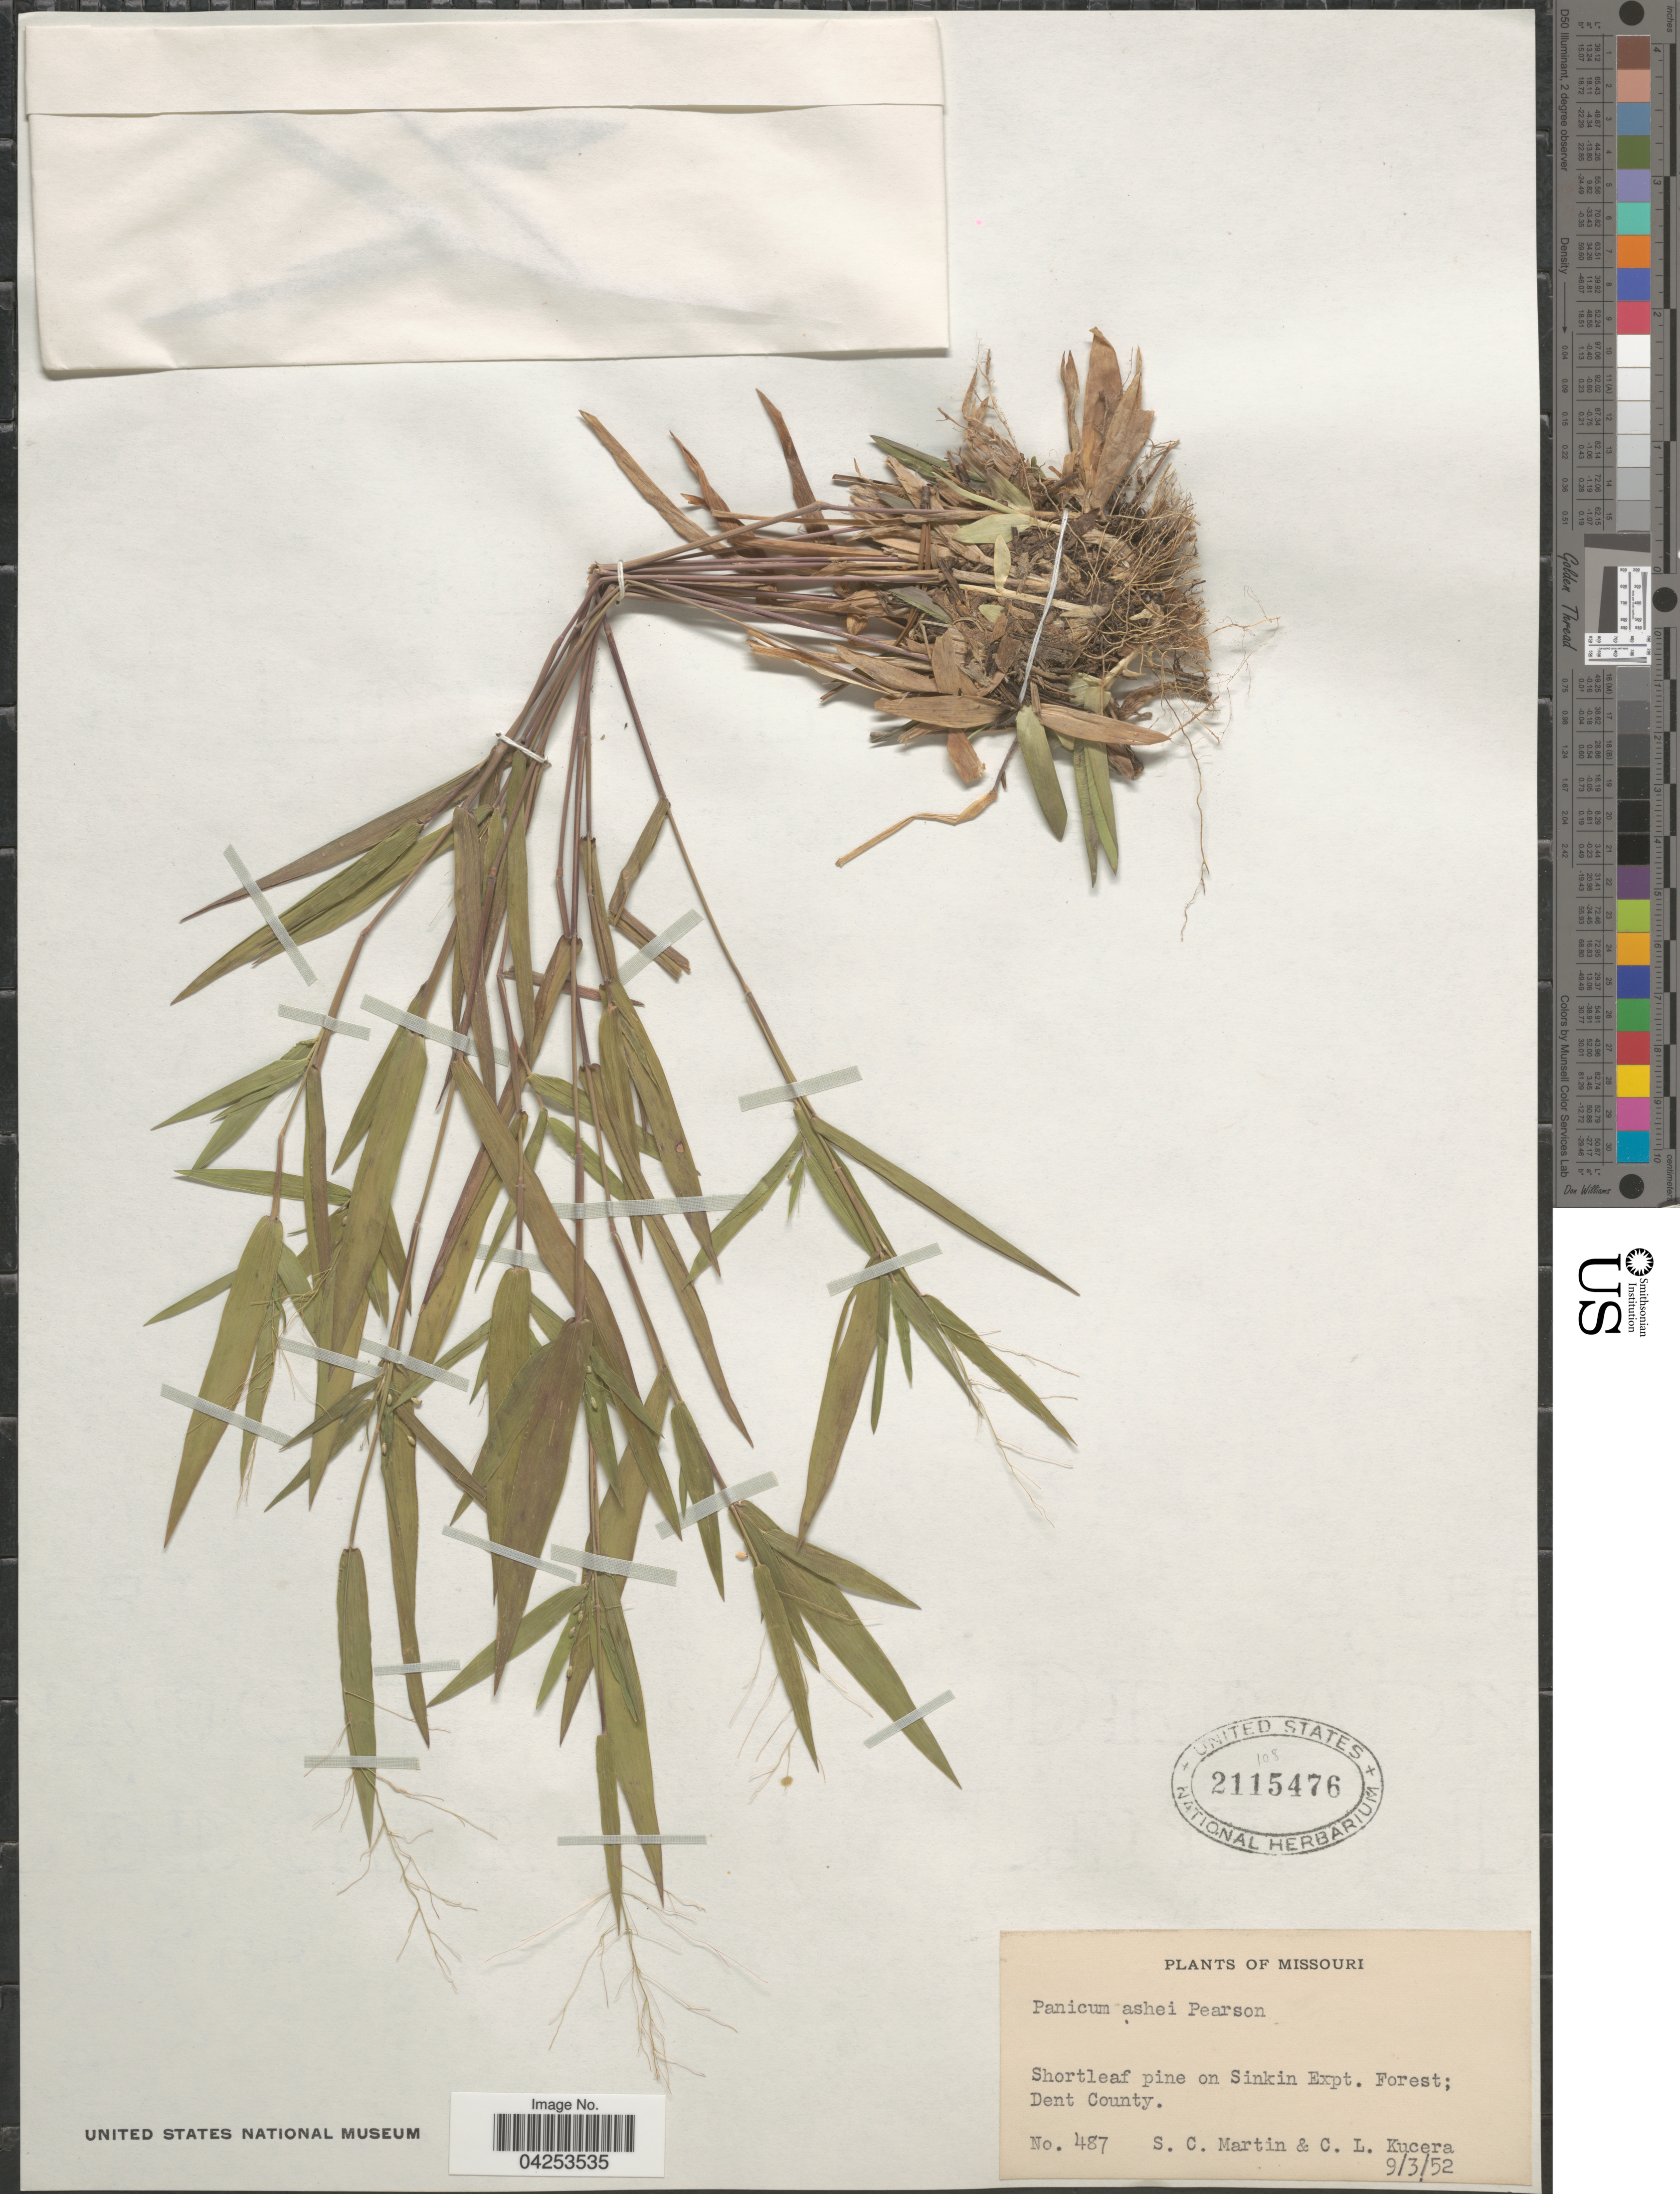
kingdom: Plantae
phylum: Tracheophyta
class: Liliopsida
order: Poales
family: Poaceae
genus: Dichanthelium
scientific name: Dichanthelium commutatum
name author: (Schult.) Gould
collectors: S. C. Martin & C. Kucera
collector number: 487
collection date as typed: Transcribed d/m/y: 3/9/52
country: United States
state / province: Missouri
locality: Shortleaf pine on Sinkin Expt. Forest; Dent County.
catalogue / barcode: US 2115476